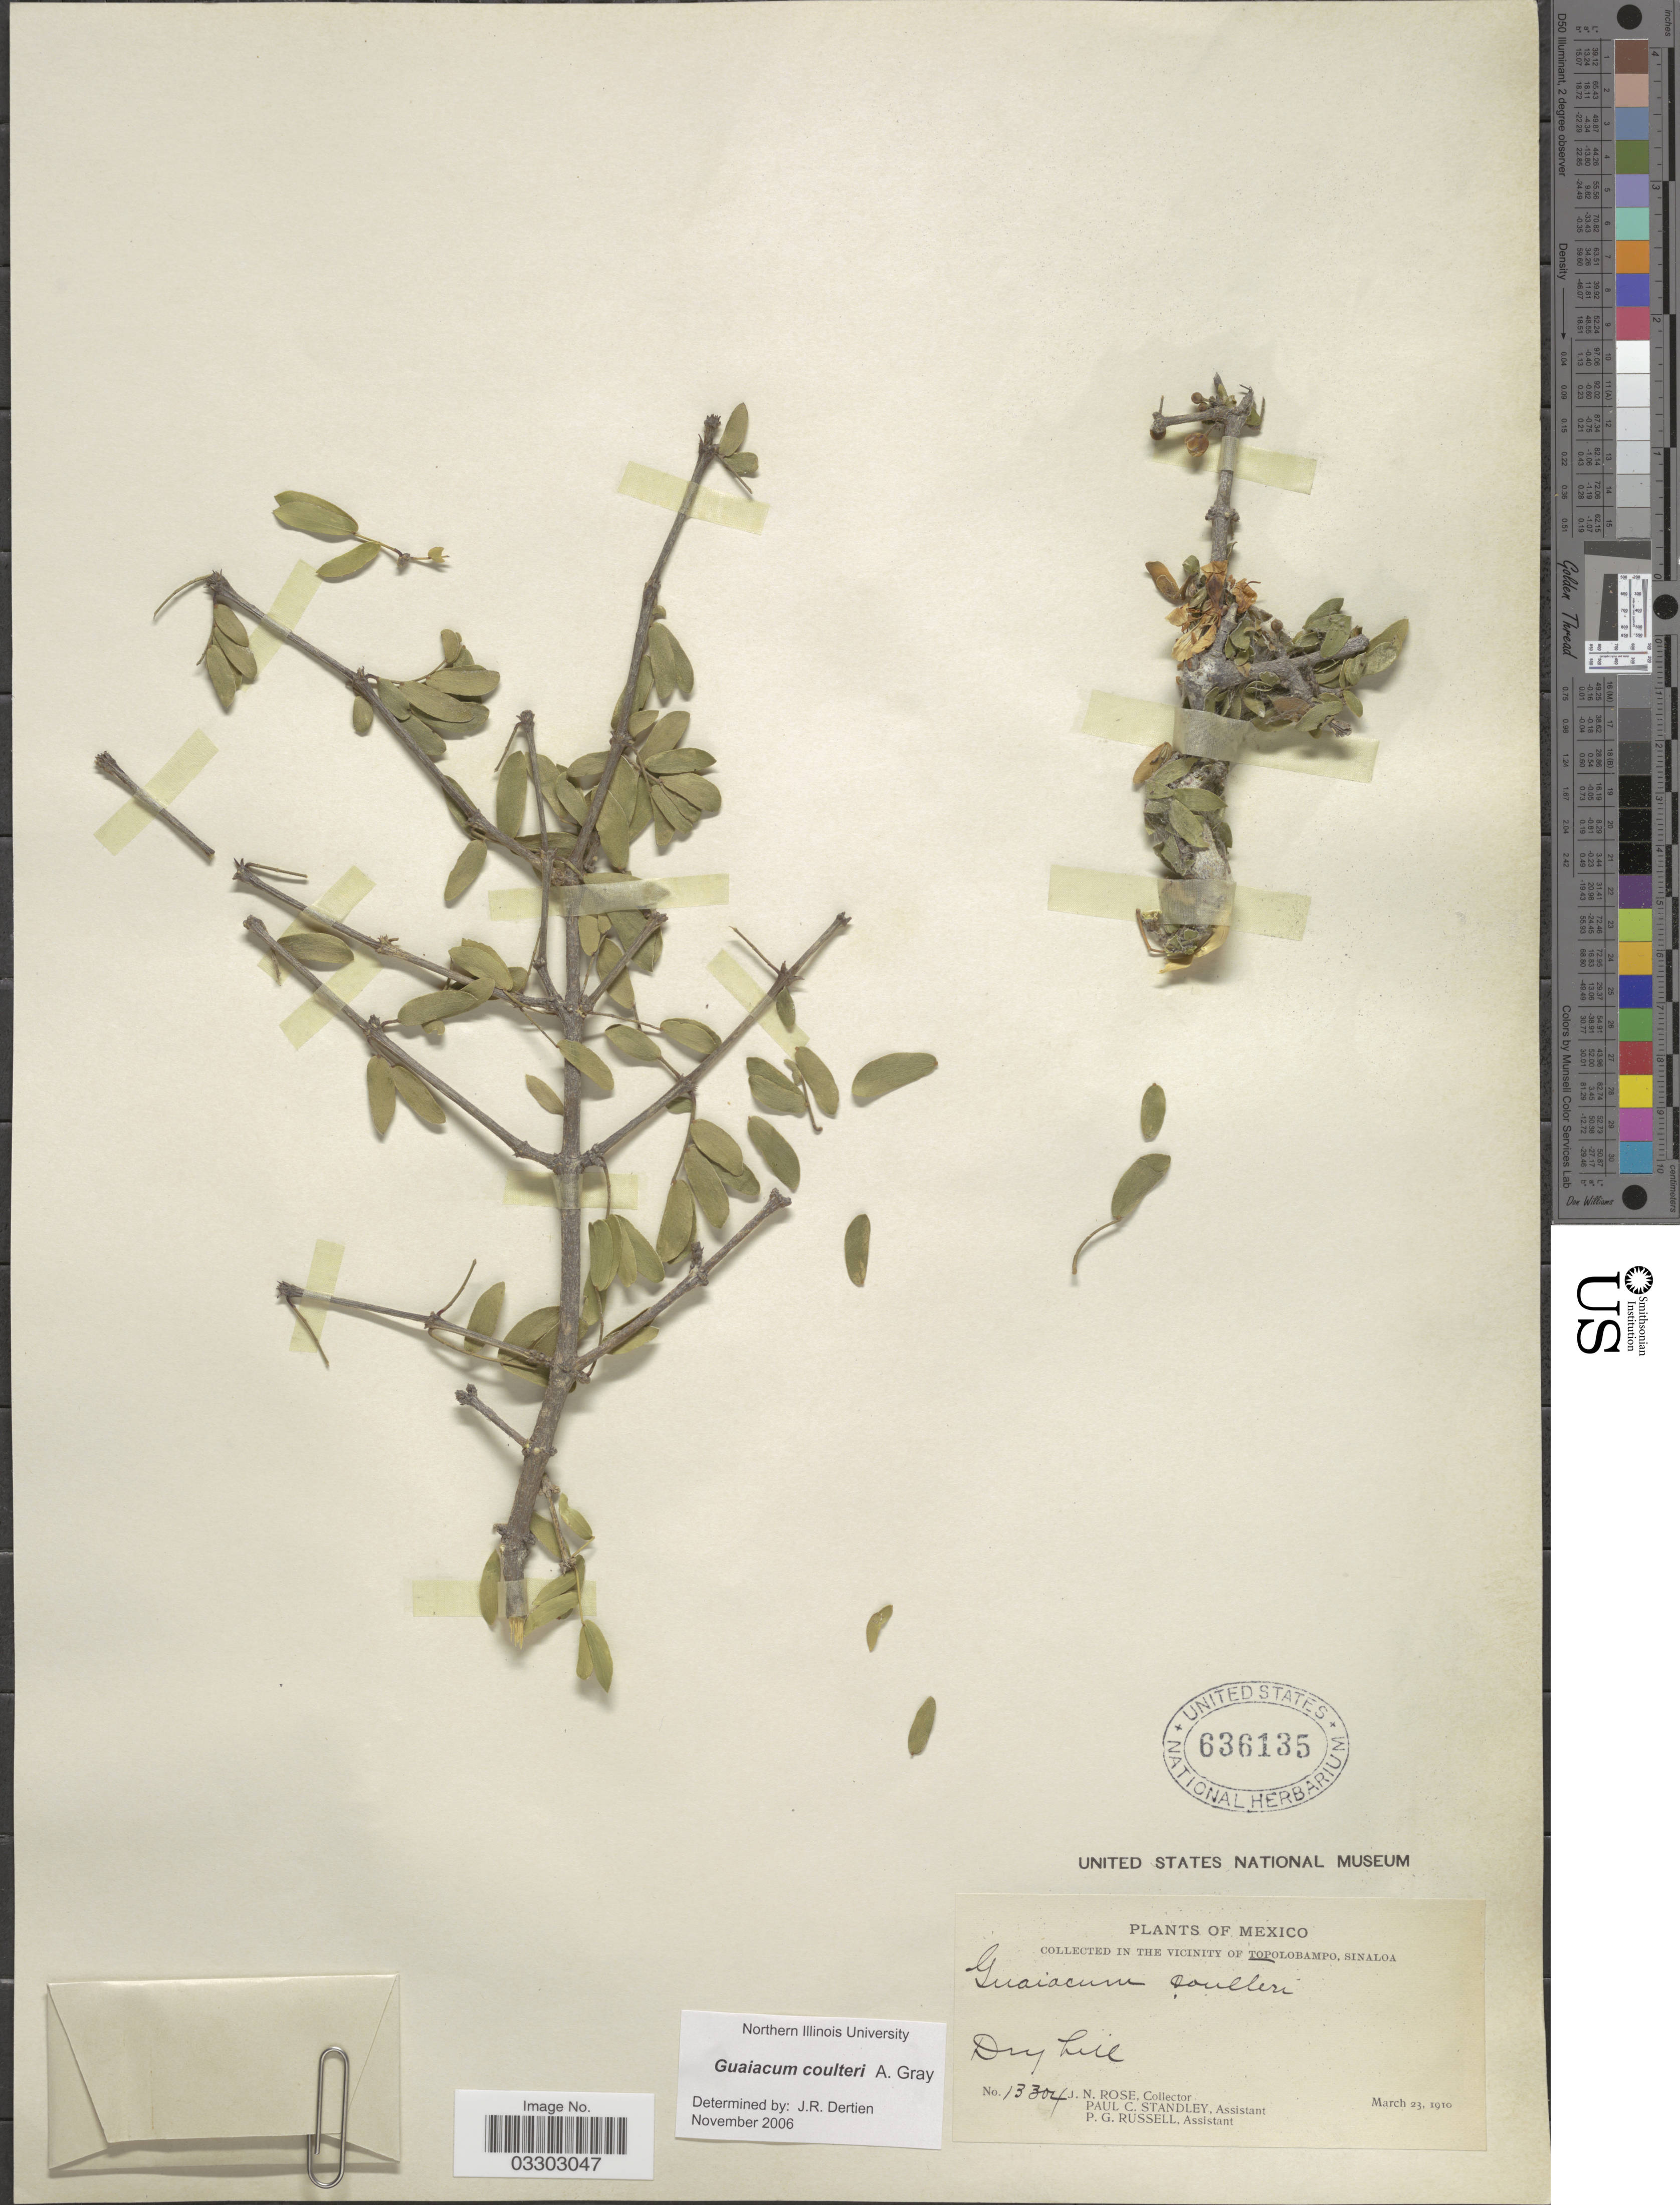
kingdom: Plantae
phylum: Tracheophyta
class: Magnoliopsida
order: Zygophyllales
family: Zygophyllaceae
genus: Guaiacum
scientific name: Guaiacum coulteri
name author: A. Gray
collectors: J. N. Rose, P. C. Standley & P. G. Russell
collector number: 13304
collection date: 1910-03-23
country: Mexico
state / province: Sinaloa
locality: In the vicinity of Topolobampo.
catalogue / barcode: US 636135